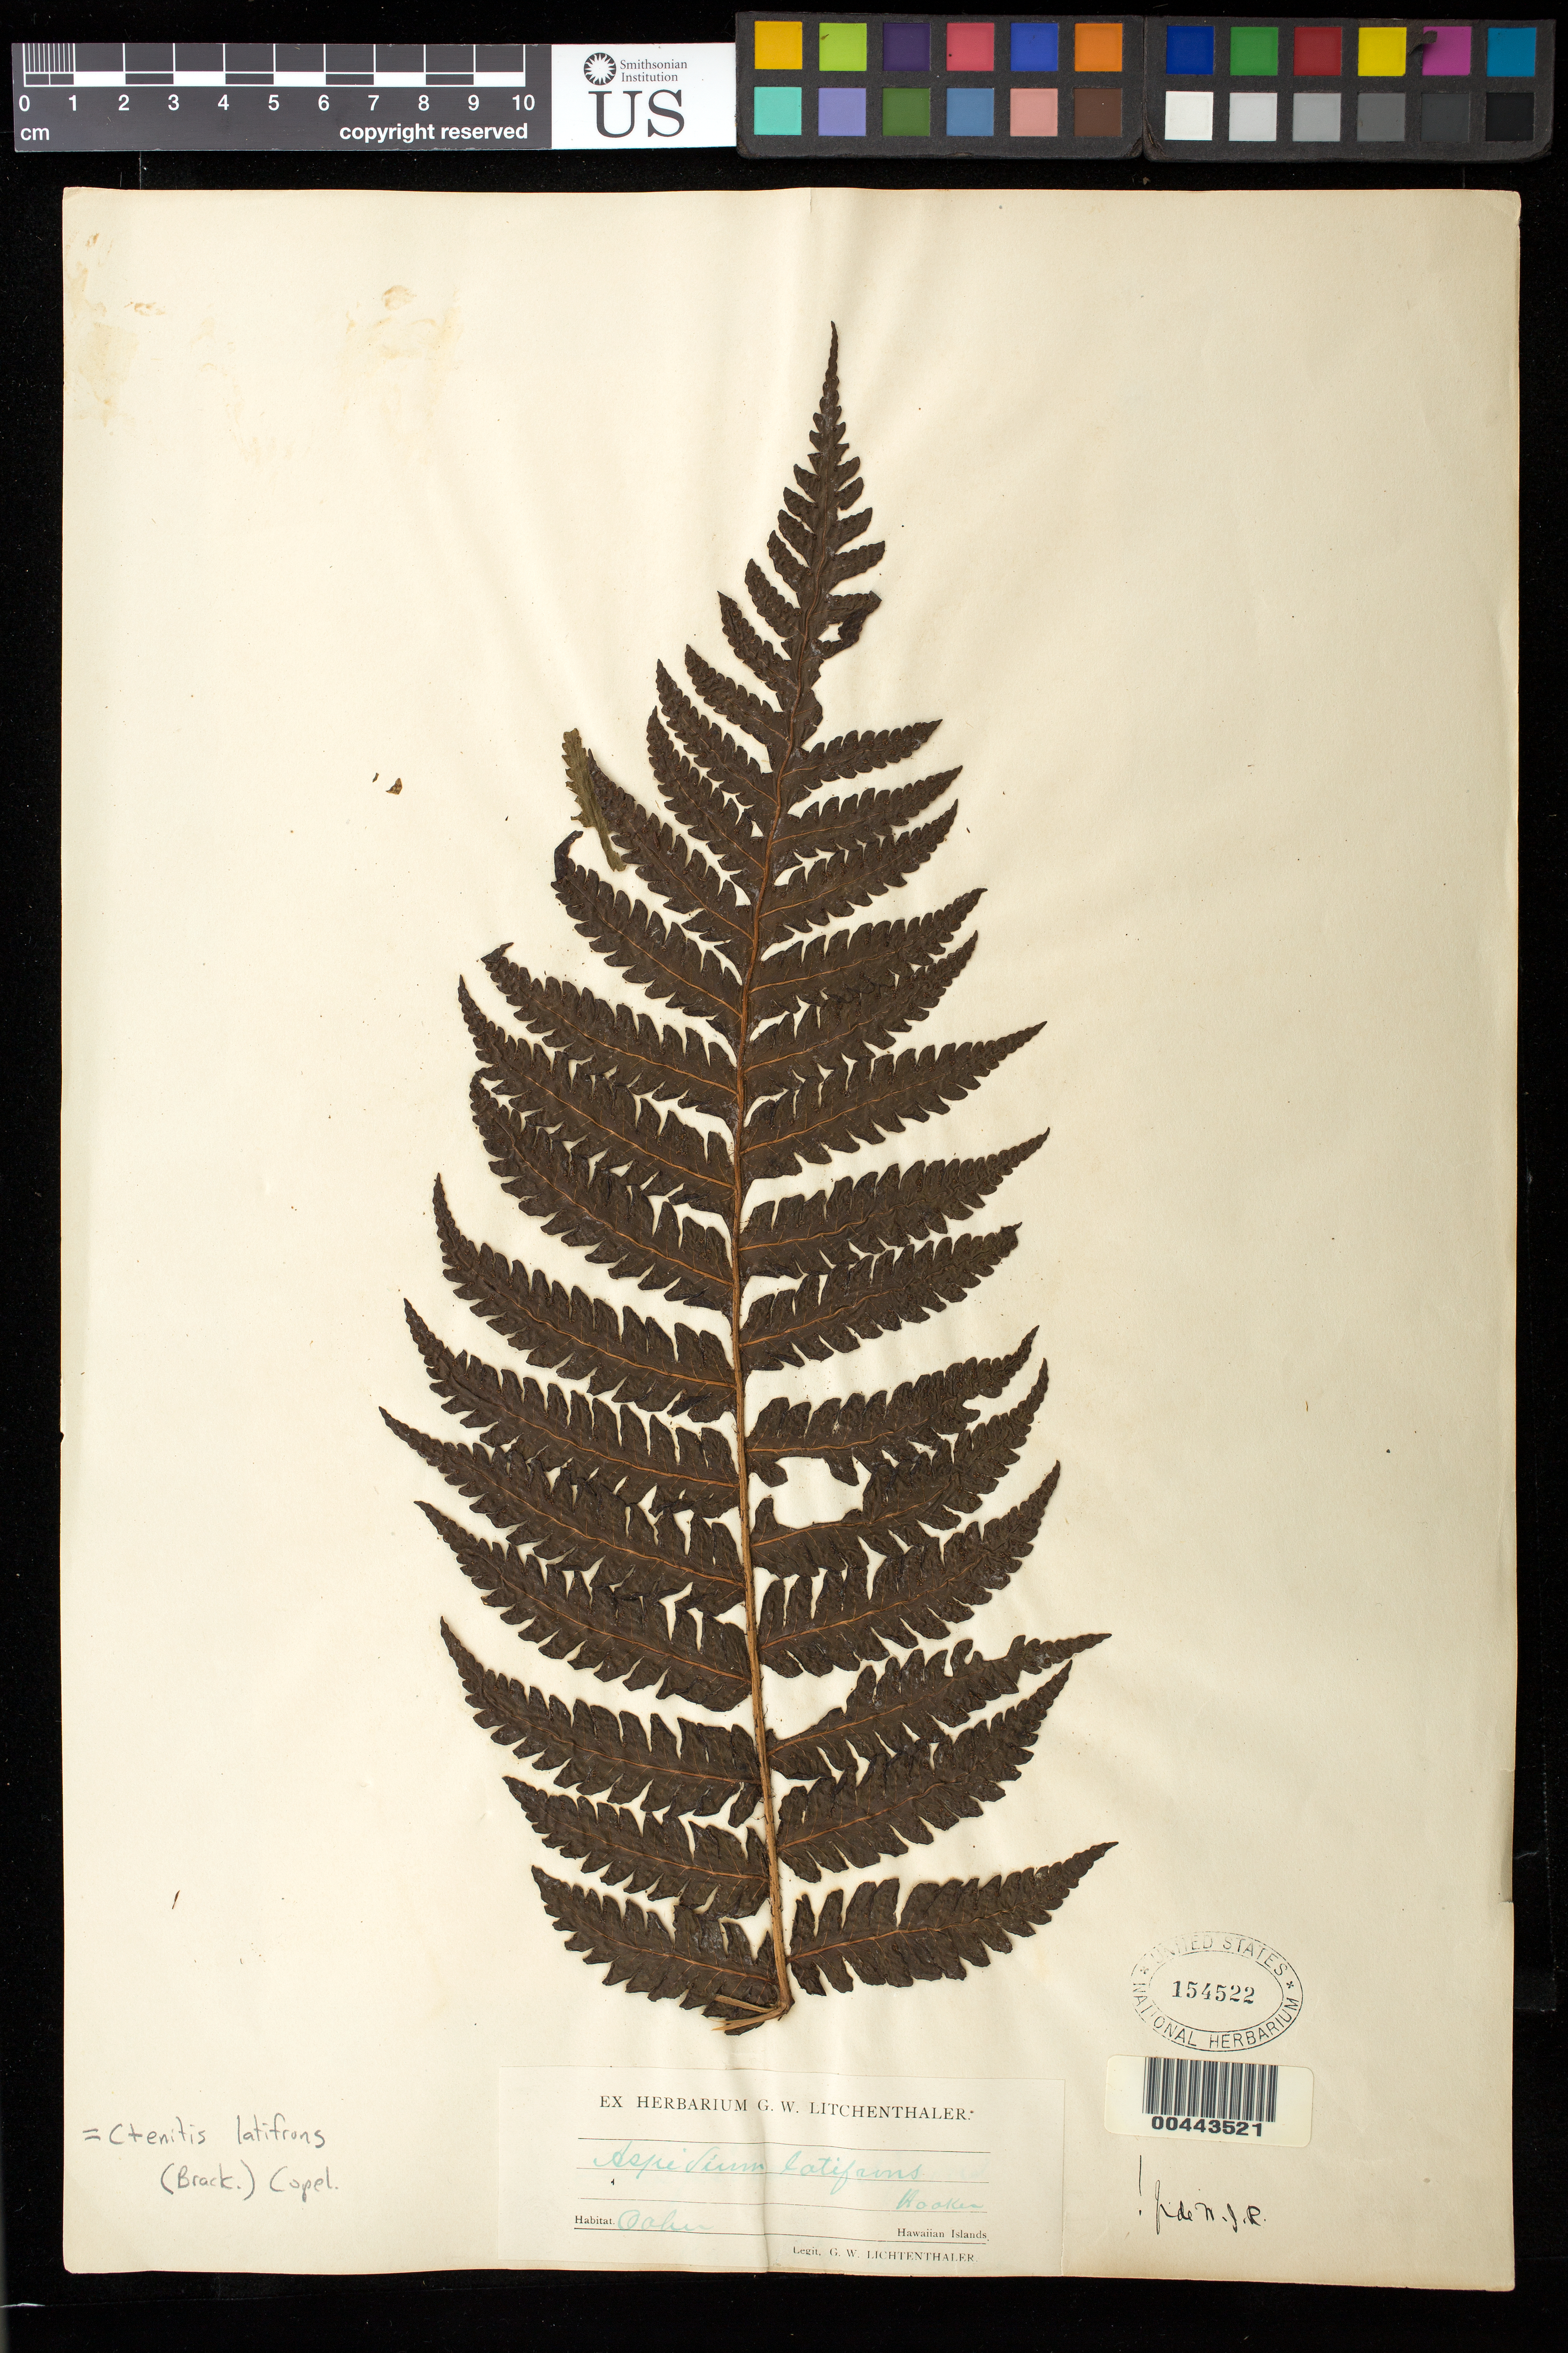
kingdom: Plantae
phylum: Tracheophyta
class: Polypodiopsida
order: Polypodiales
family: Dryopteridaceae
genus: Ctenitis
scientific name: Ctenitis latifrons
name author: (Brack.) Copel.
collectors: G. Lichtenthaler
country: United States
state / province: Hawaii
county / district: Honolulu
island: Oahu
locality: Oahu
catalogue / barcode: US 154522